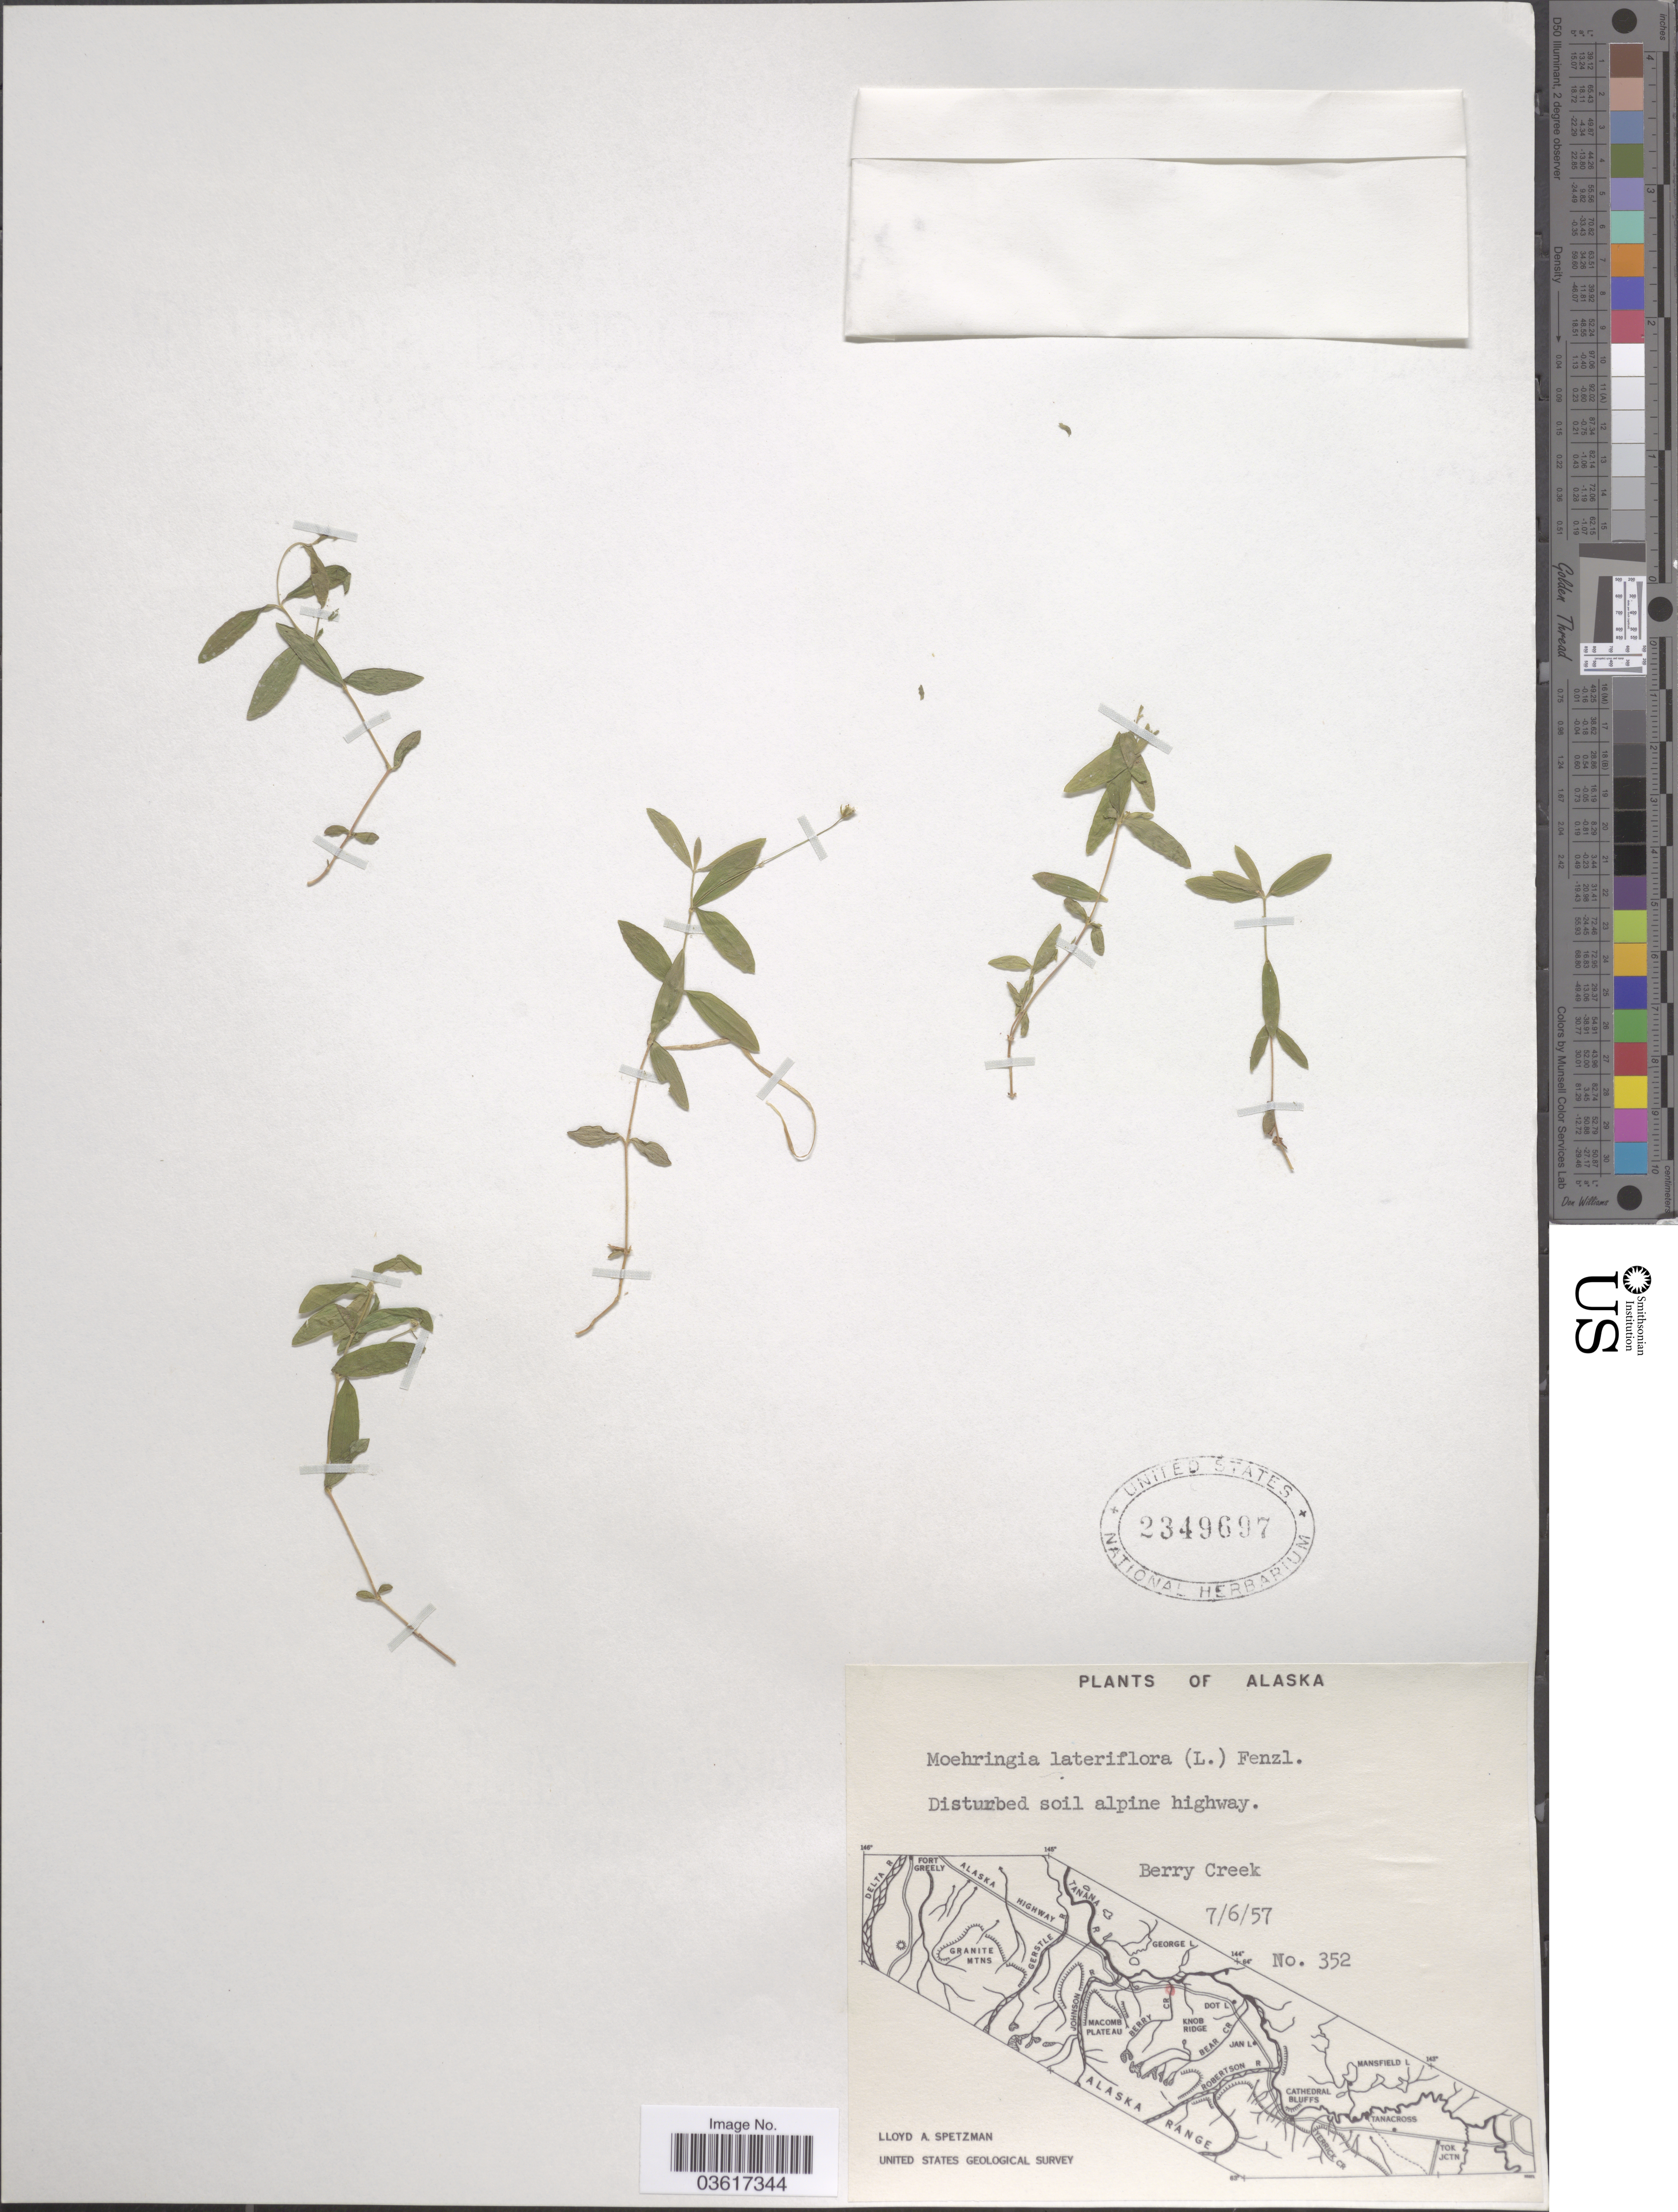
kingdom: Plantae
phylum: Tracheophyta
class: Magnoliopsida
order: Caryophyllales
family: Caryophyllaceae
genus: Moehringia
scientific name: Moehringia lateriflora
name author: (L.) Fenzl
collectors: L. Spetzman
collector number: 352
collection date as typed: Transcribed d/m/y: 6/7/57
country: United States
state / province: Alaska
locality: Berry Creek.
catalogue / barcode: US 2349697